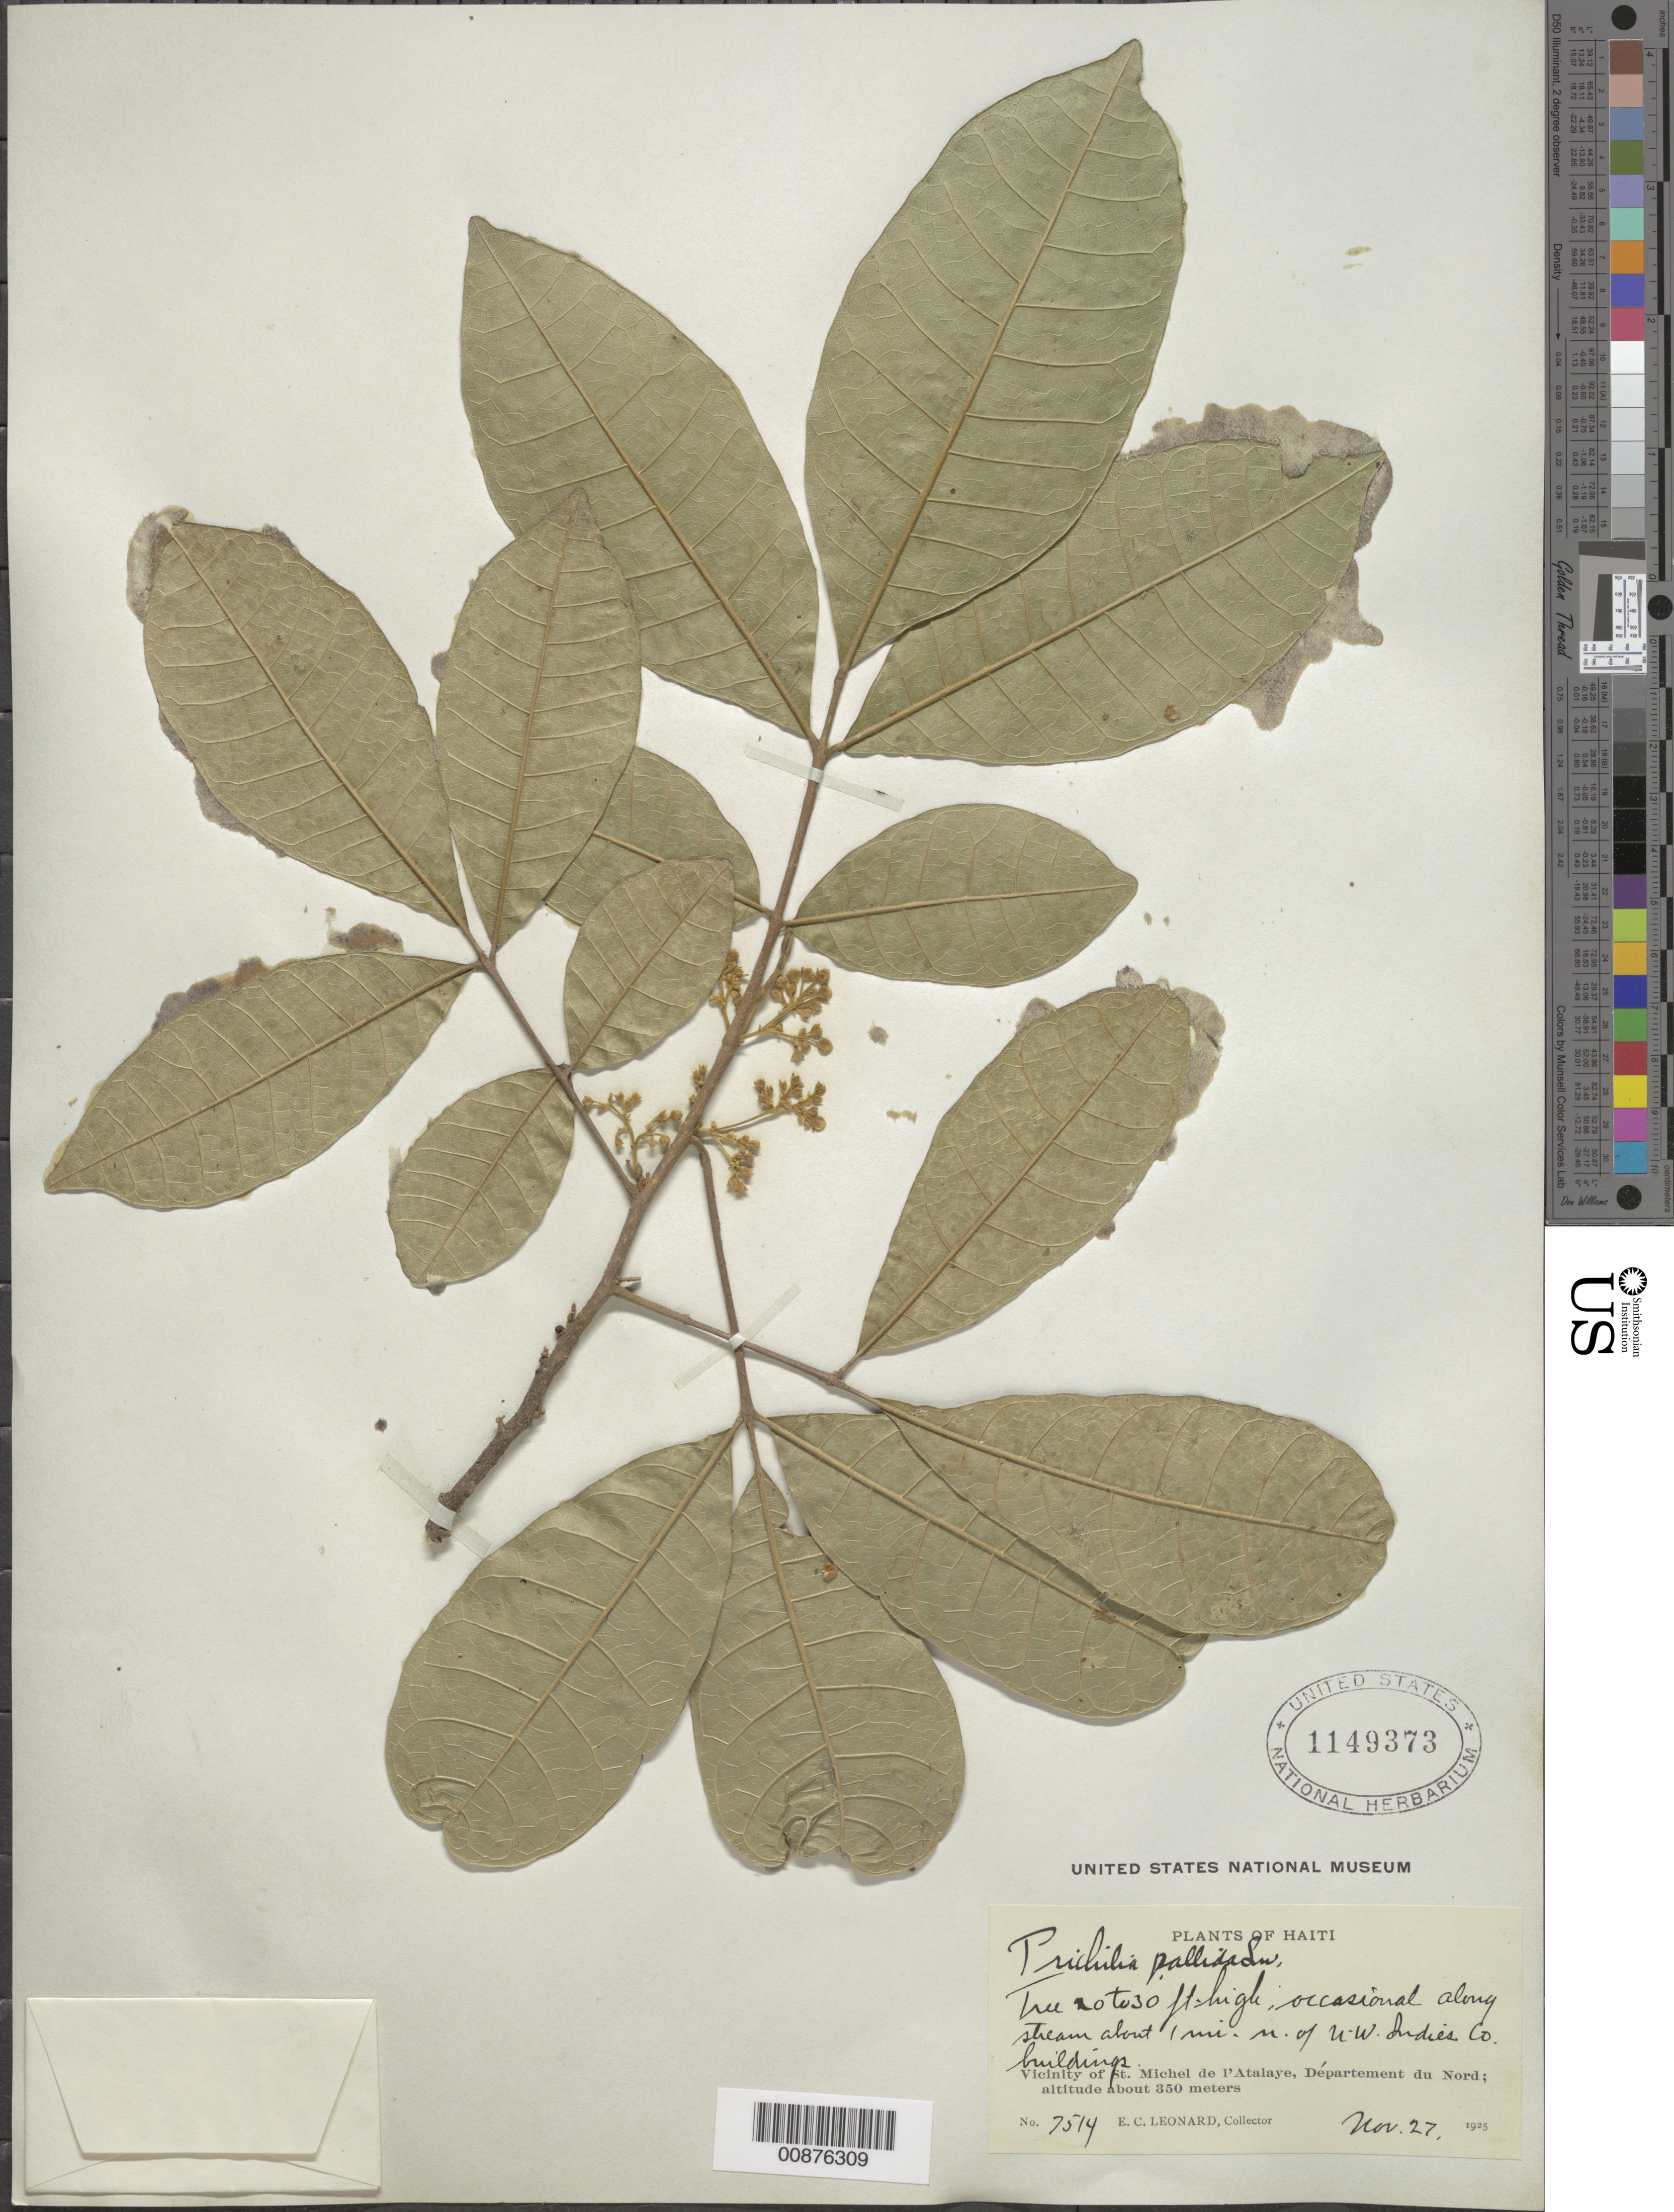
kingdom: Plantae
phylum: Tracheophyta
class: Magnoliopsida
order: Sapindales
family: Meliaceae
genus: Trichilia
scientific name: Trichilia pallida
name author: Sw.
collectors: E. C. Leonard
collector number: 7514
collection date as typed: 27 Nov 1925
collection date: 1925-11-27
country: Haiti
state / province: Artibonite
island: Hispaniola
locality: Vicinity of St. Michel de l'Atalaye, about 1 mile N of U West Indies Co. Plantation buildings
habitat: Along stream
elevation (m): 350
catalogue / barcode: US 1149373